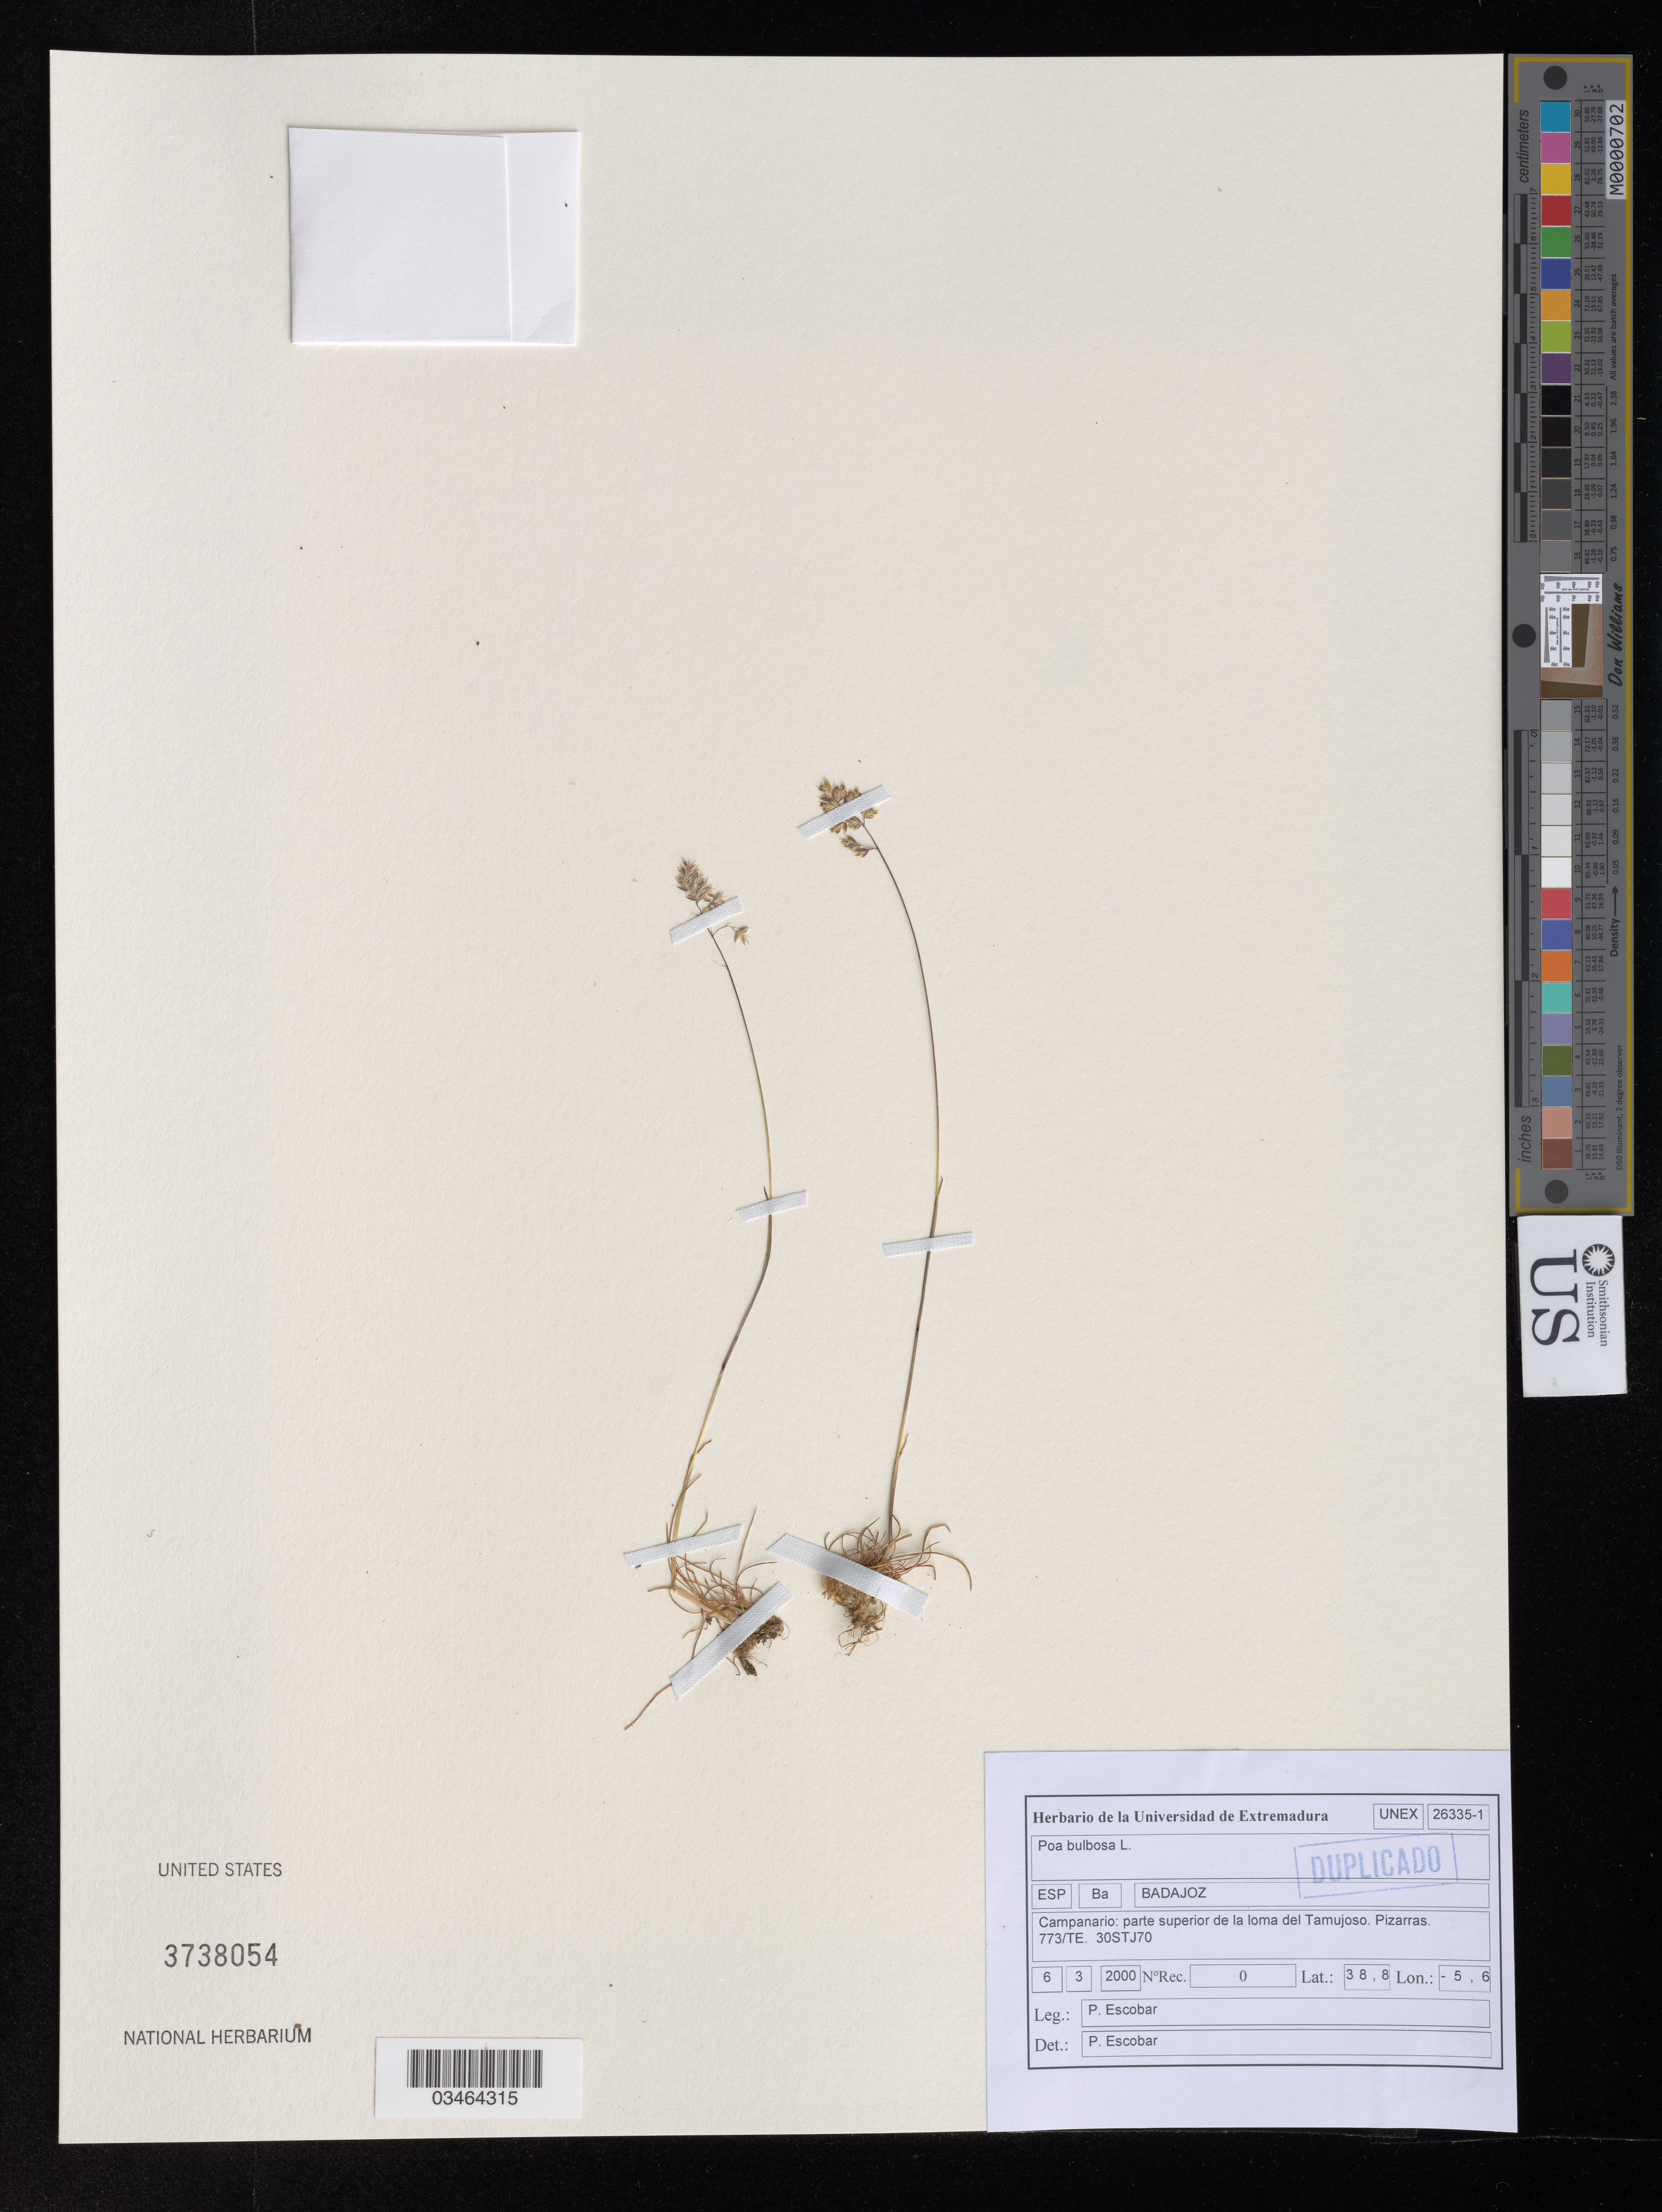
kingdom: Plantae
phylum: Tracheophyta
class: Liliopsida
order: Poales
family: Poaceae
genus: Poa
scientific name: Poa bulbosa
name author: L.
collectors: P. Escobar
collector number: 26335-1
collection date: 2000-03-06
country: Spain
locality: ESP. Ba. Badajoz. Campanario: parte superior de la loma del Tamujoso. Pizzaras. 773/TE. 30STJ70.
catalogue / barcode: US 3738054